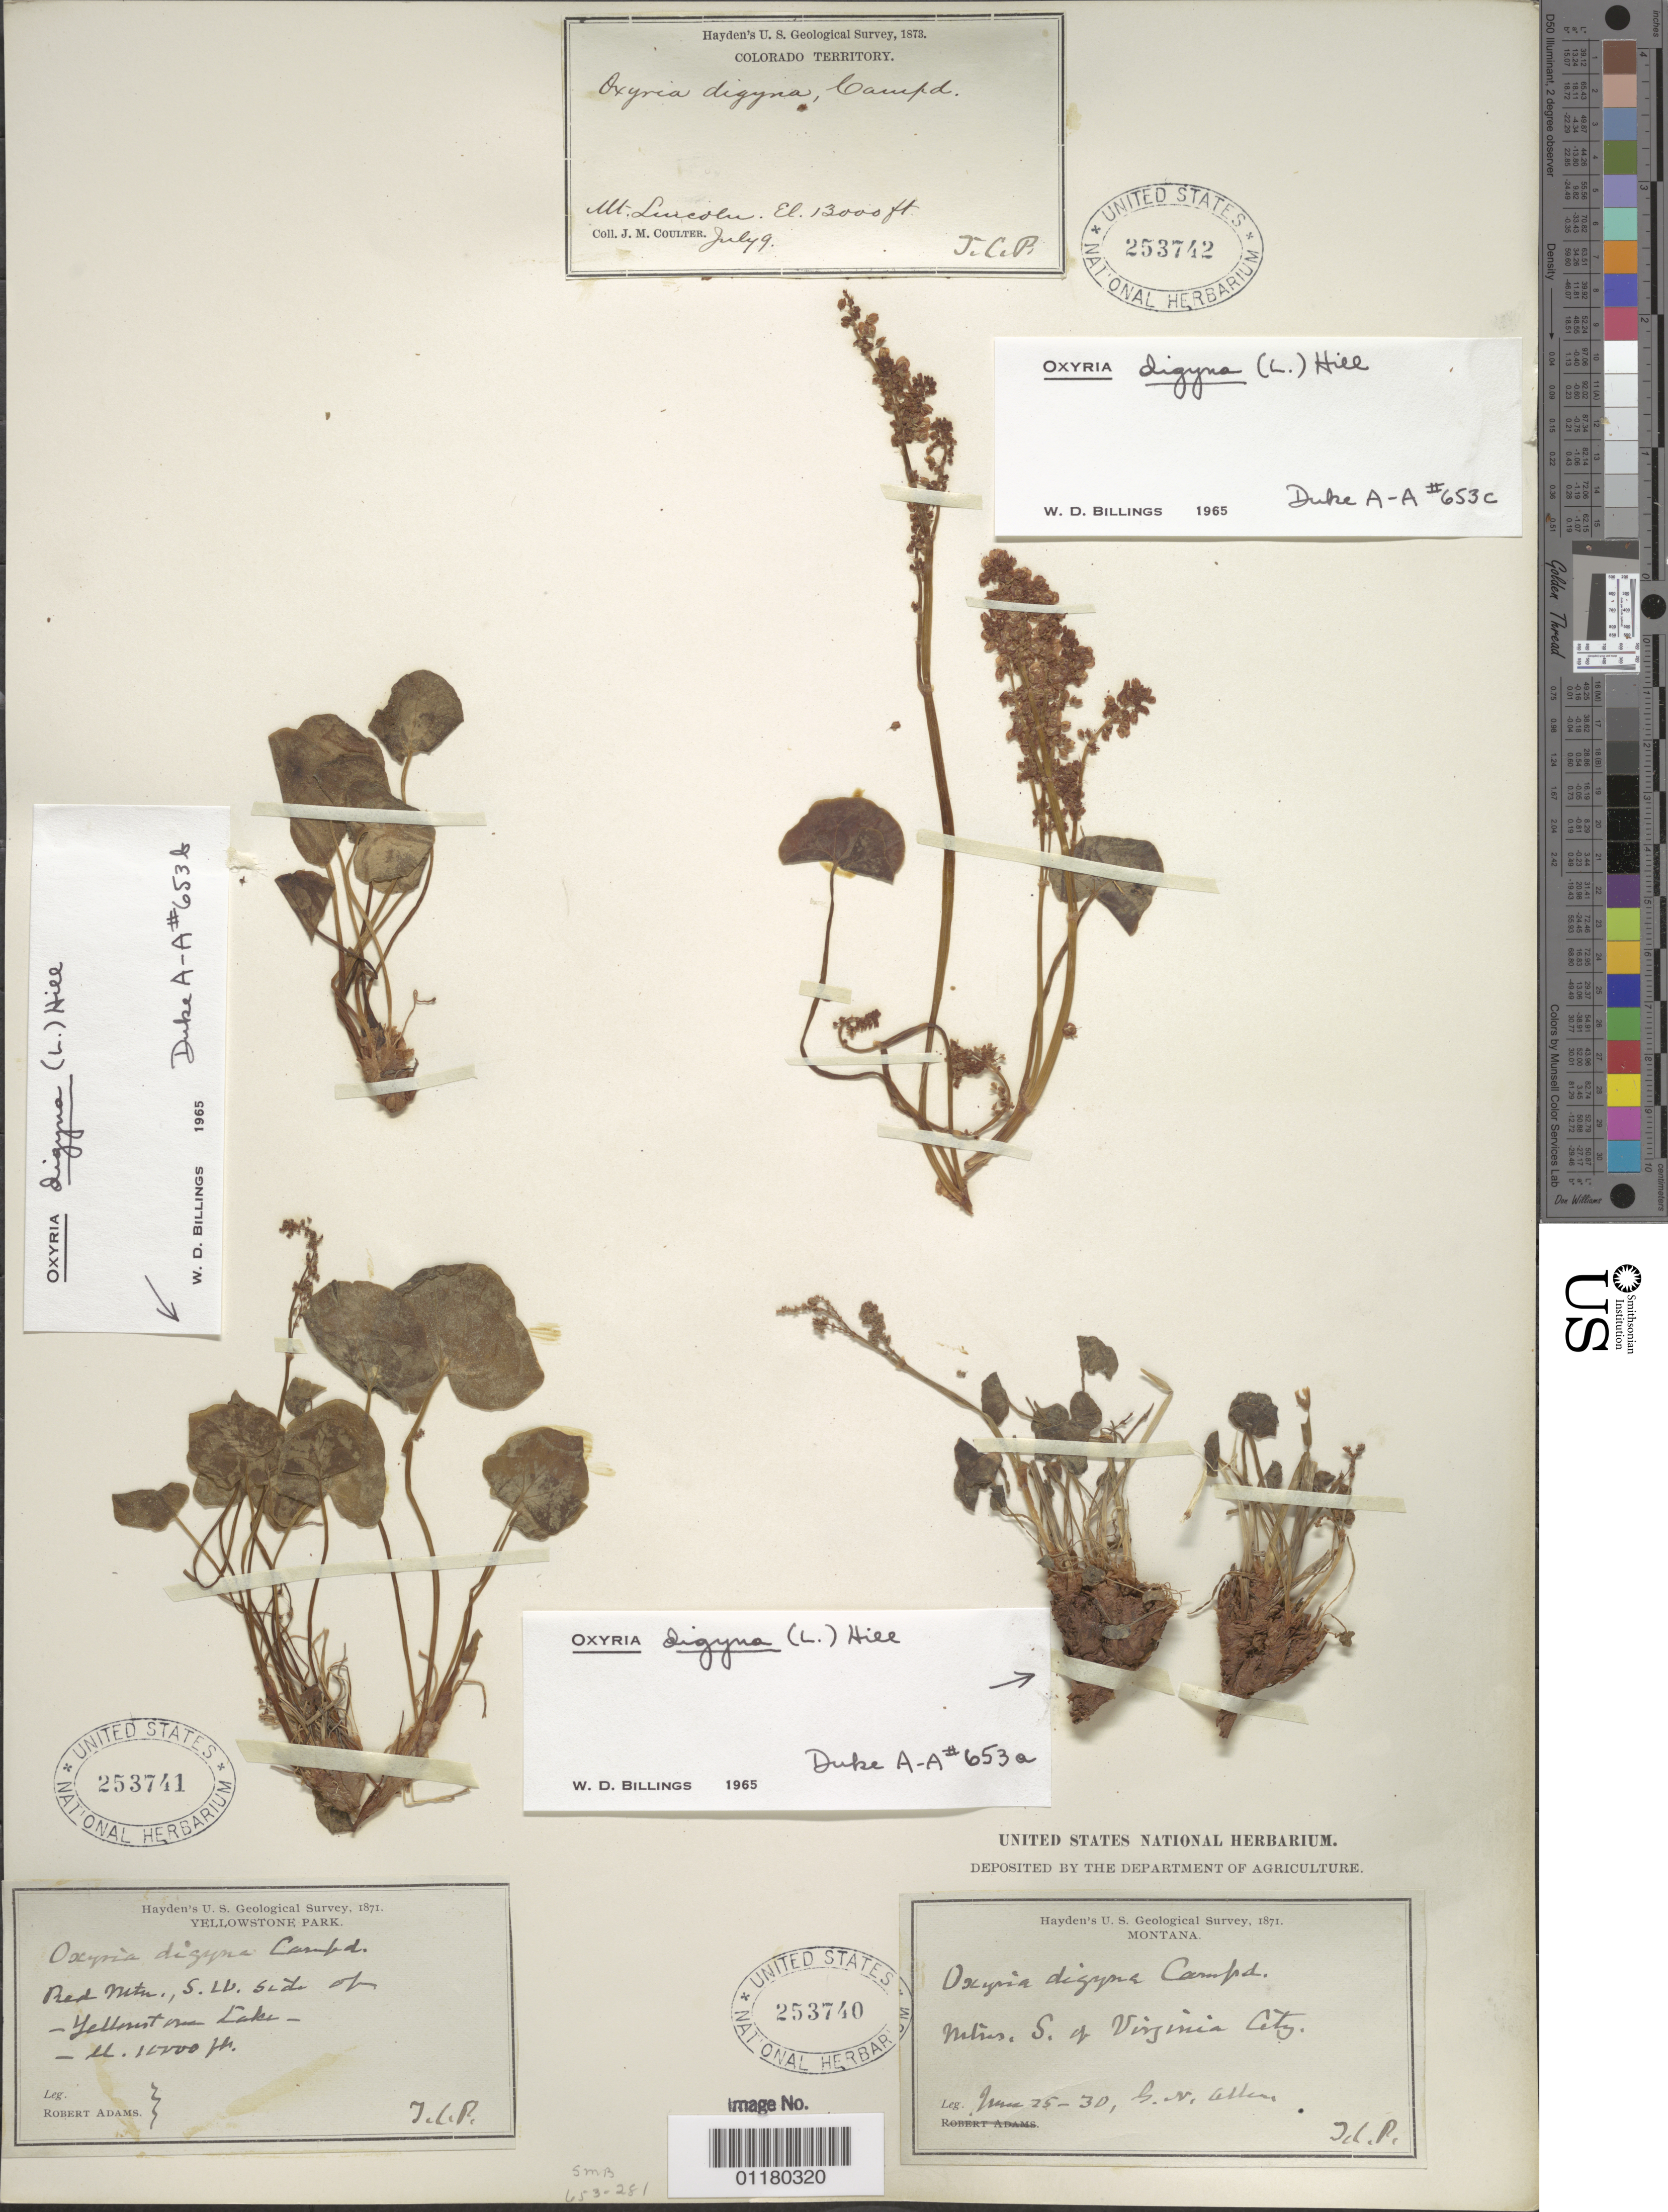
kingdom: Plantae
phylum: Tracheophyta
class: Magnoliopsida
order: Caryophyllales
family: Polygonaceae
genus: Oxyria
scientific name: Oxyria digyna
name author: (L.) Hill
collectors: G. N. Allen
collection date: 1871-06-25/1871-06-30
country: United States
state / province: Montana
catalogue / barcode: US 253740